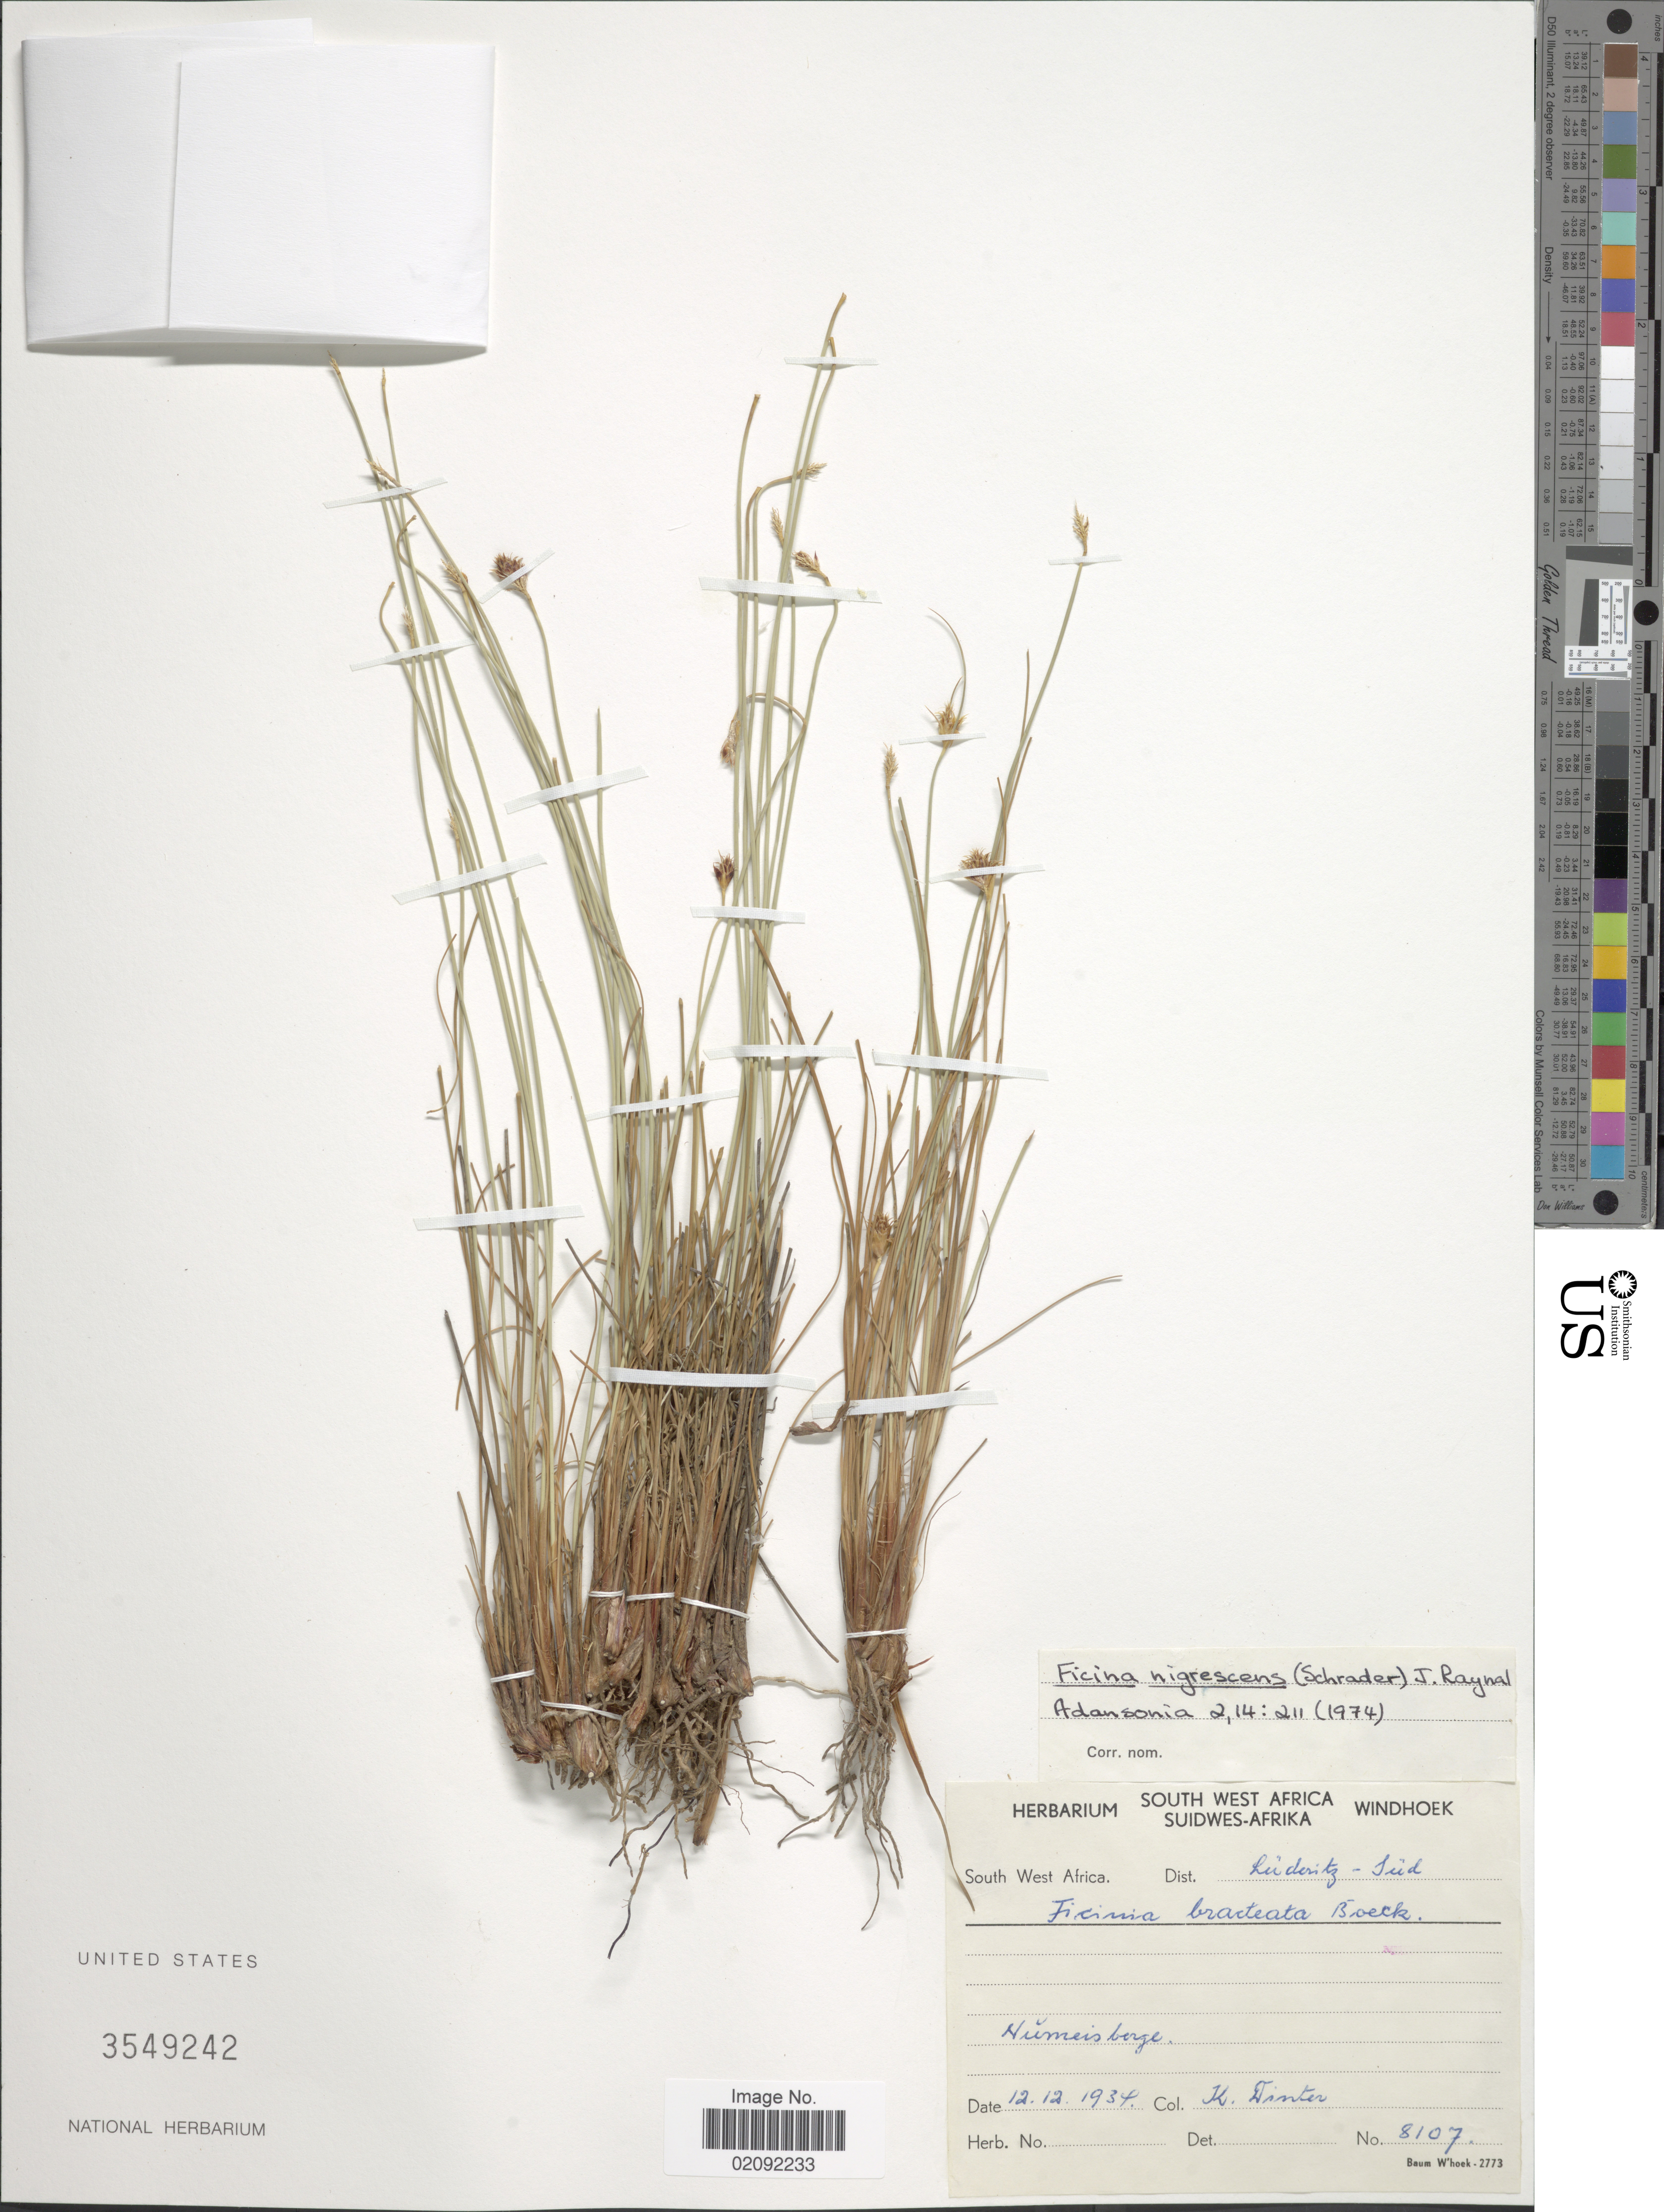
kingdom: Plantae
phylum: Tracheophyta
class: Liliopsida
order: Poales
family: Cyperaceae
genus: Ficinia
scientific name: Ficinia nigrescens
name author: (Schrad.) J. Raynal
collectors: M. Dinter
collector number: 8107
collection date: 1934-12-12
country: Namibia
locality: Dist. Lüderitz-Süd, Hümeisberge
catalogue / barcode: US 3549242